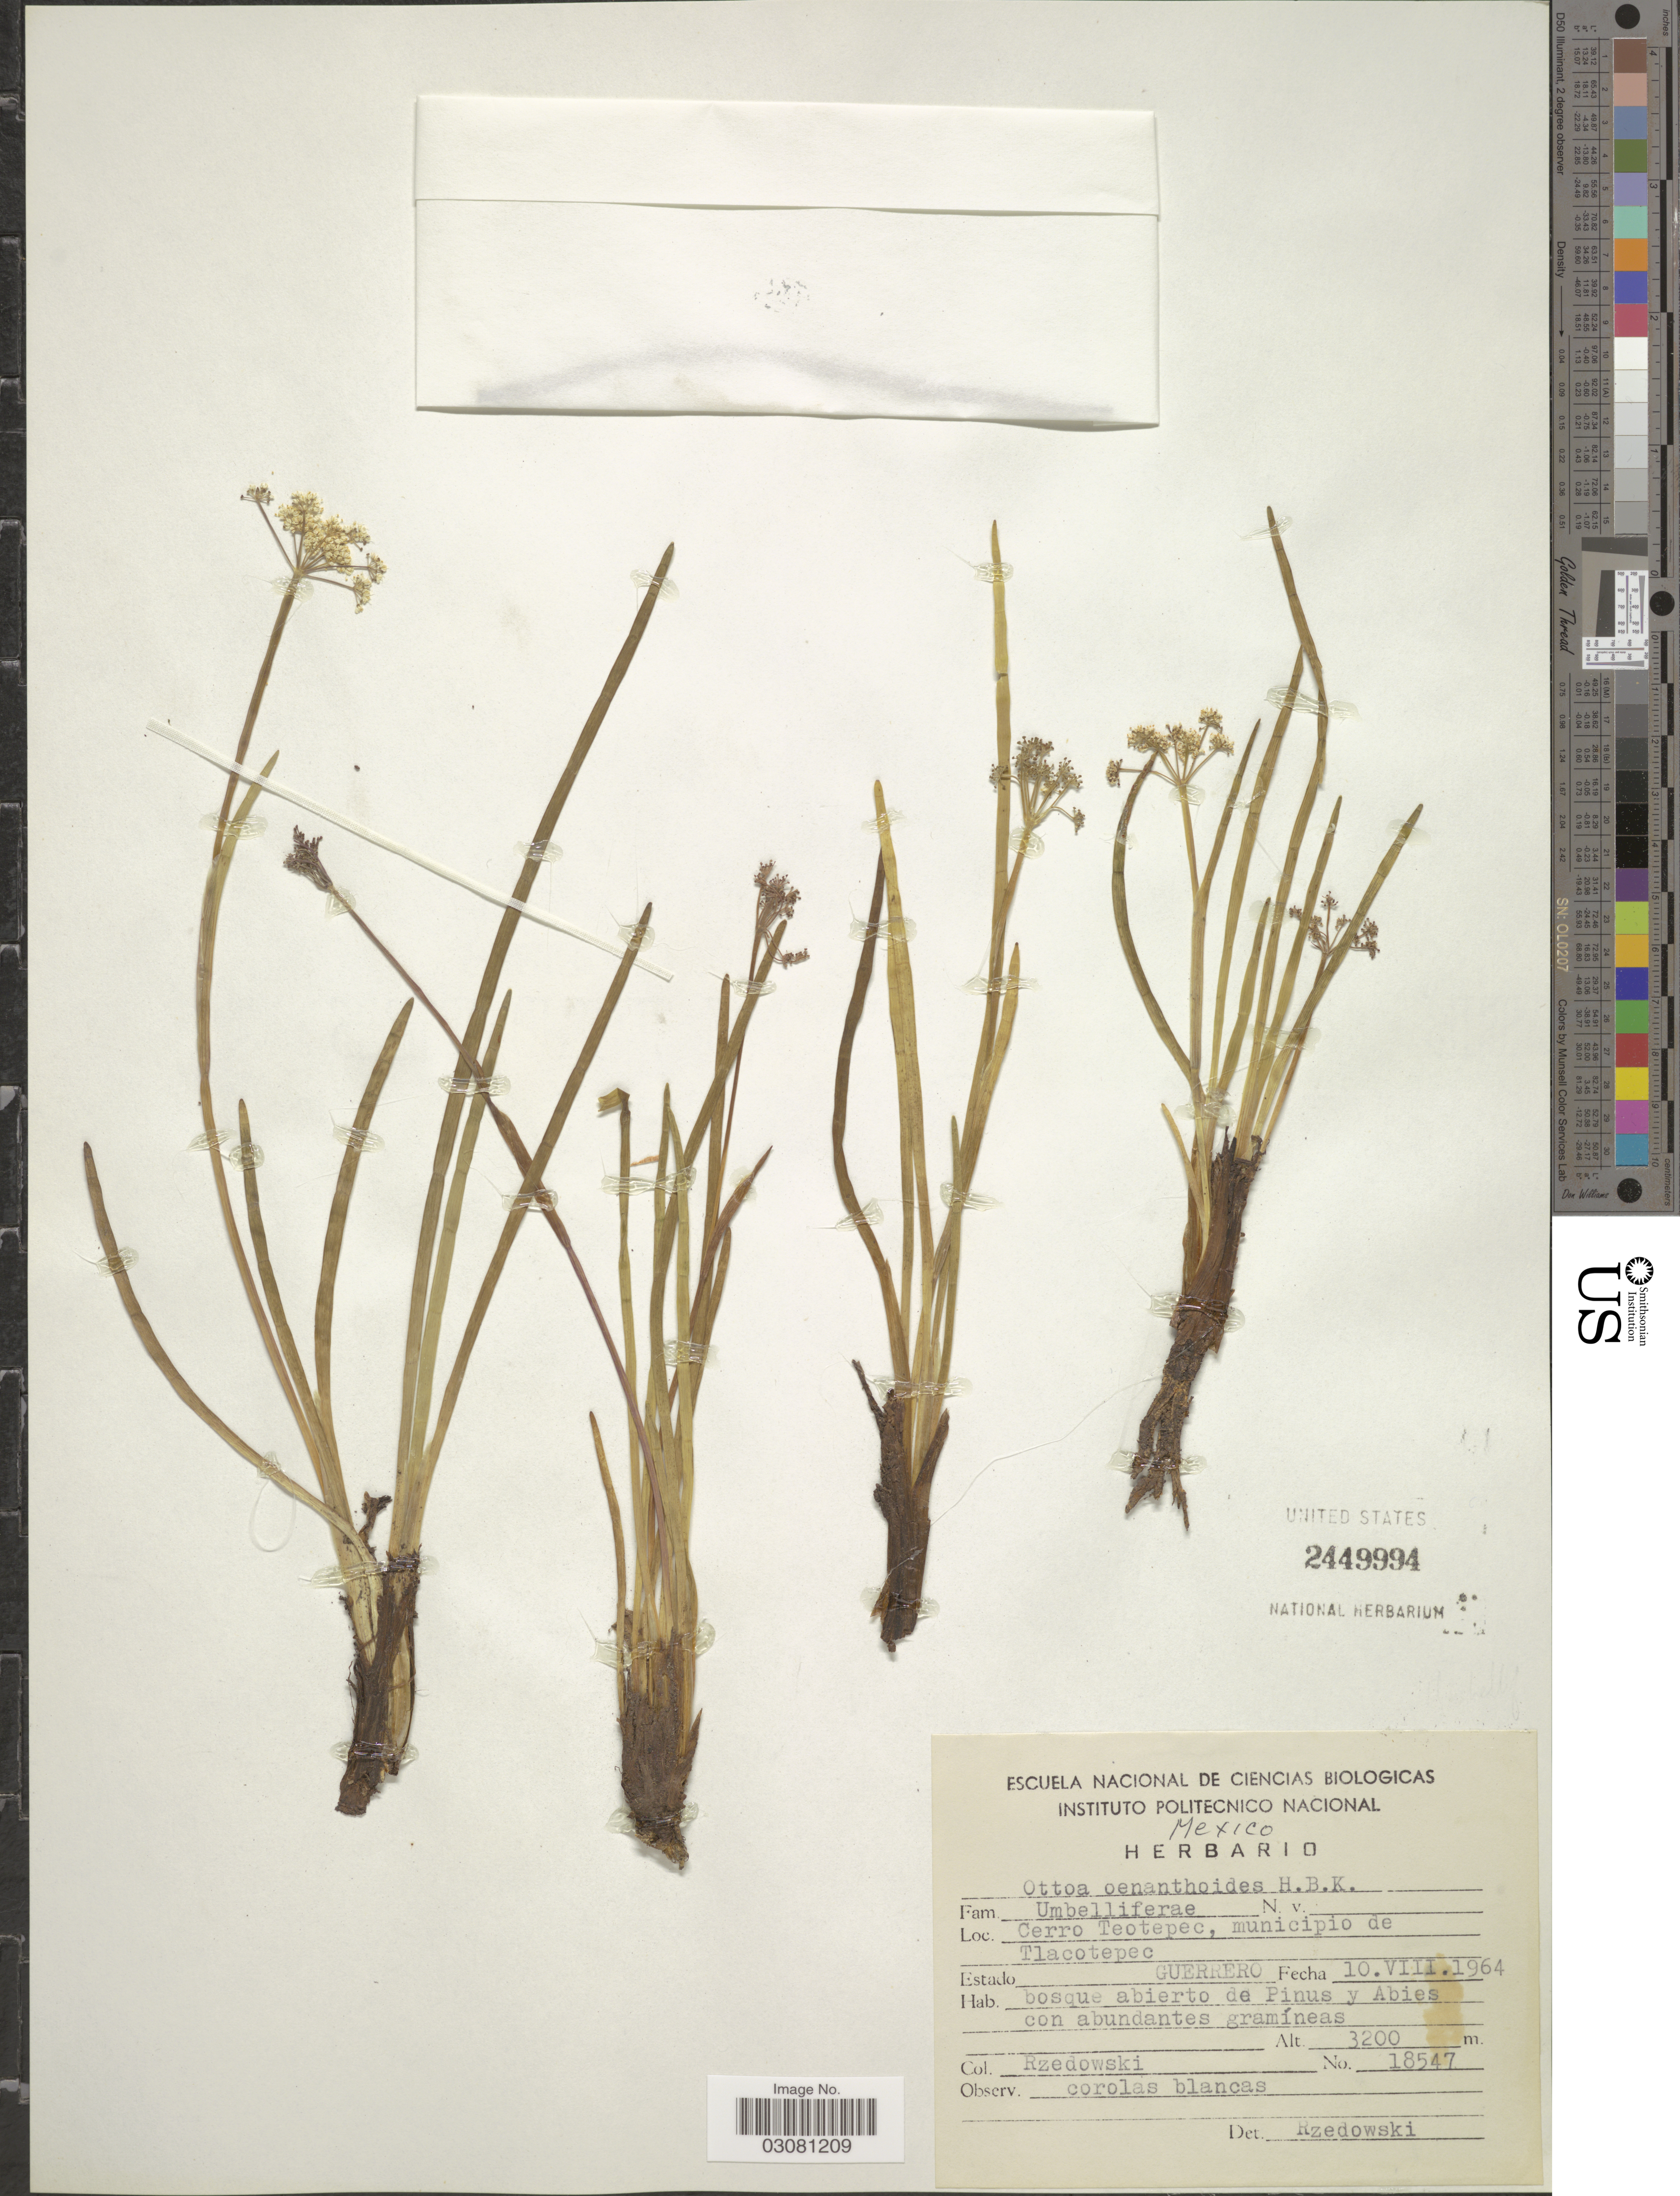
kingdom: Plantae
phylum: Tracheophyta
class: Magnoliopsida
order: Apiales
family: Apiaceae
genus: Ottoa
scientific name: Ottoa oenanthoides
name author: Kunth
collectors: Rzedowski, --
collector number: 18547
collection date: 1964-08-10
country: Mexico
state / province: Guerrero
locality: Cerro Teotepec, municipio de Tlacotepec.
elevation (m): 3200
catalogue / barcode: US 2449994